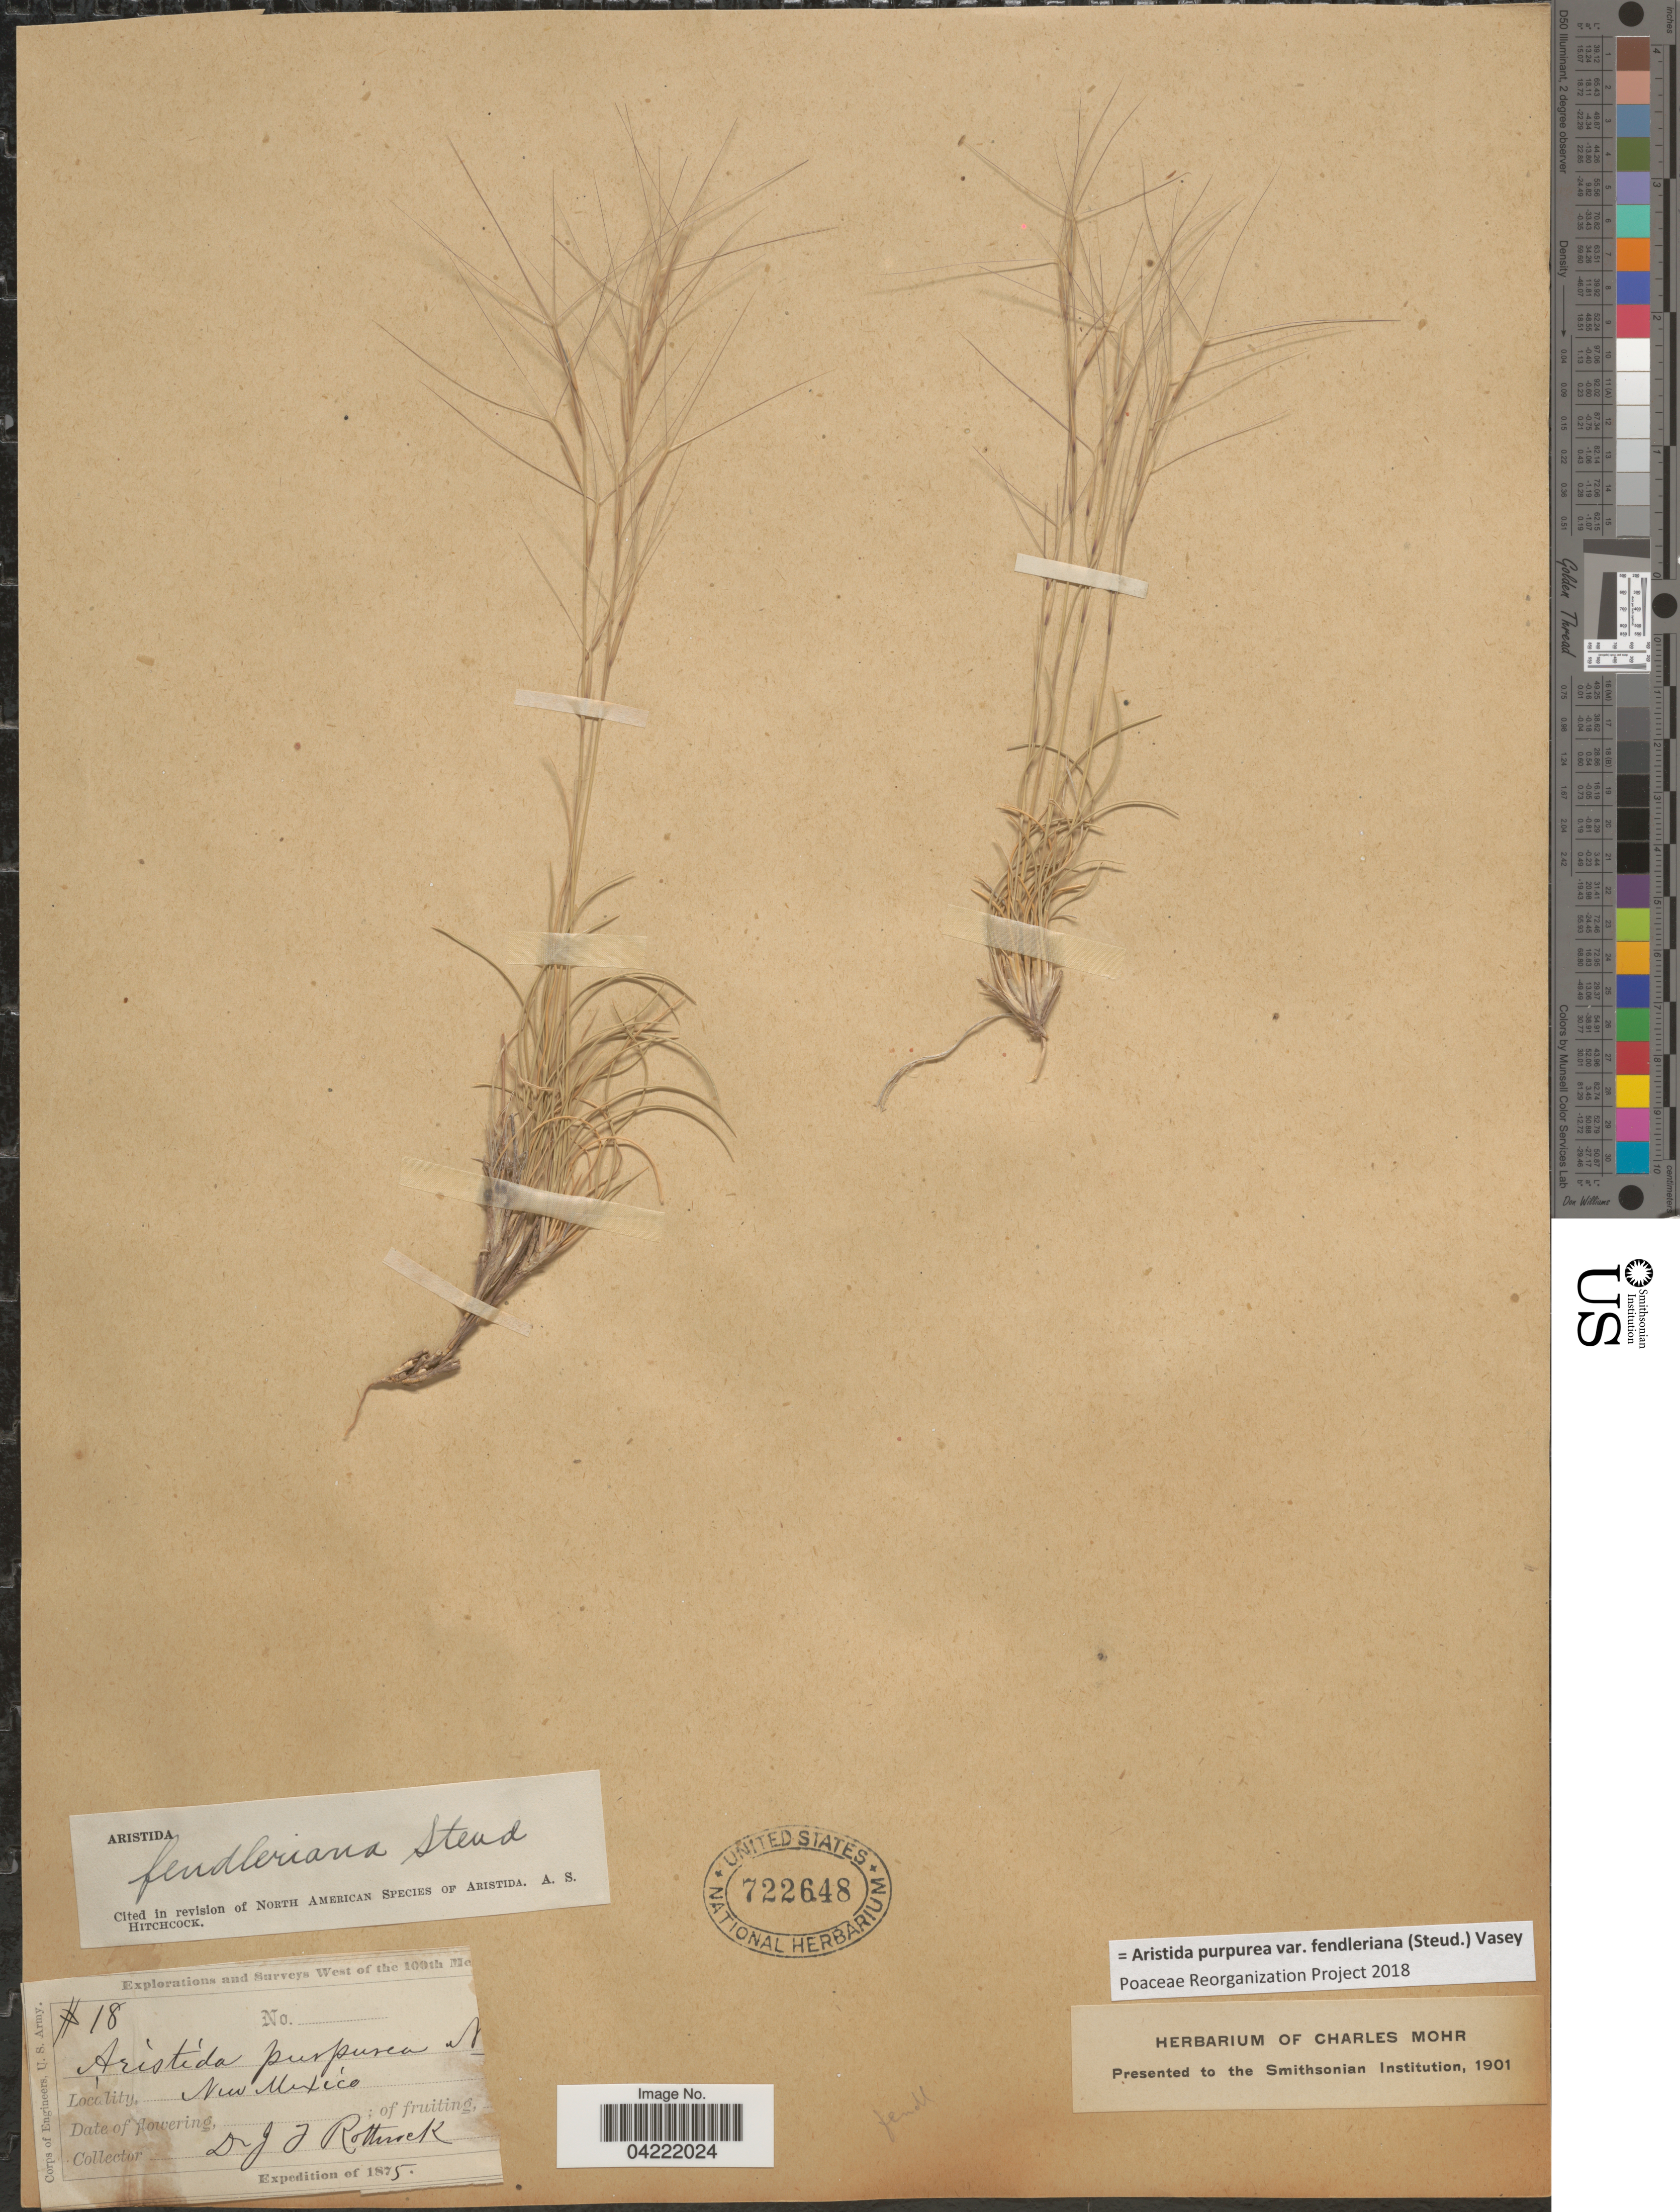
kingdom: Plantae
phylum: Tracheophyta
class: Liliopsida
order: Poales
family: Poaceae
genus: Aristida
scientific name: Aristida purpurea var. fendleriana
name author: (Steud.) Vasey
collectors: J. T. Rothrock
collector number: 18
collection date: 1875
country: United States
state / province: New Mexico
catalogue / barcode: US 722648